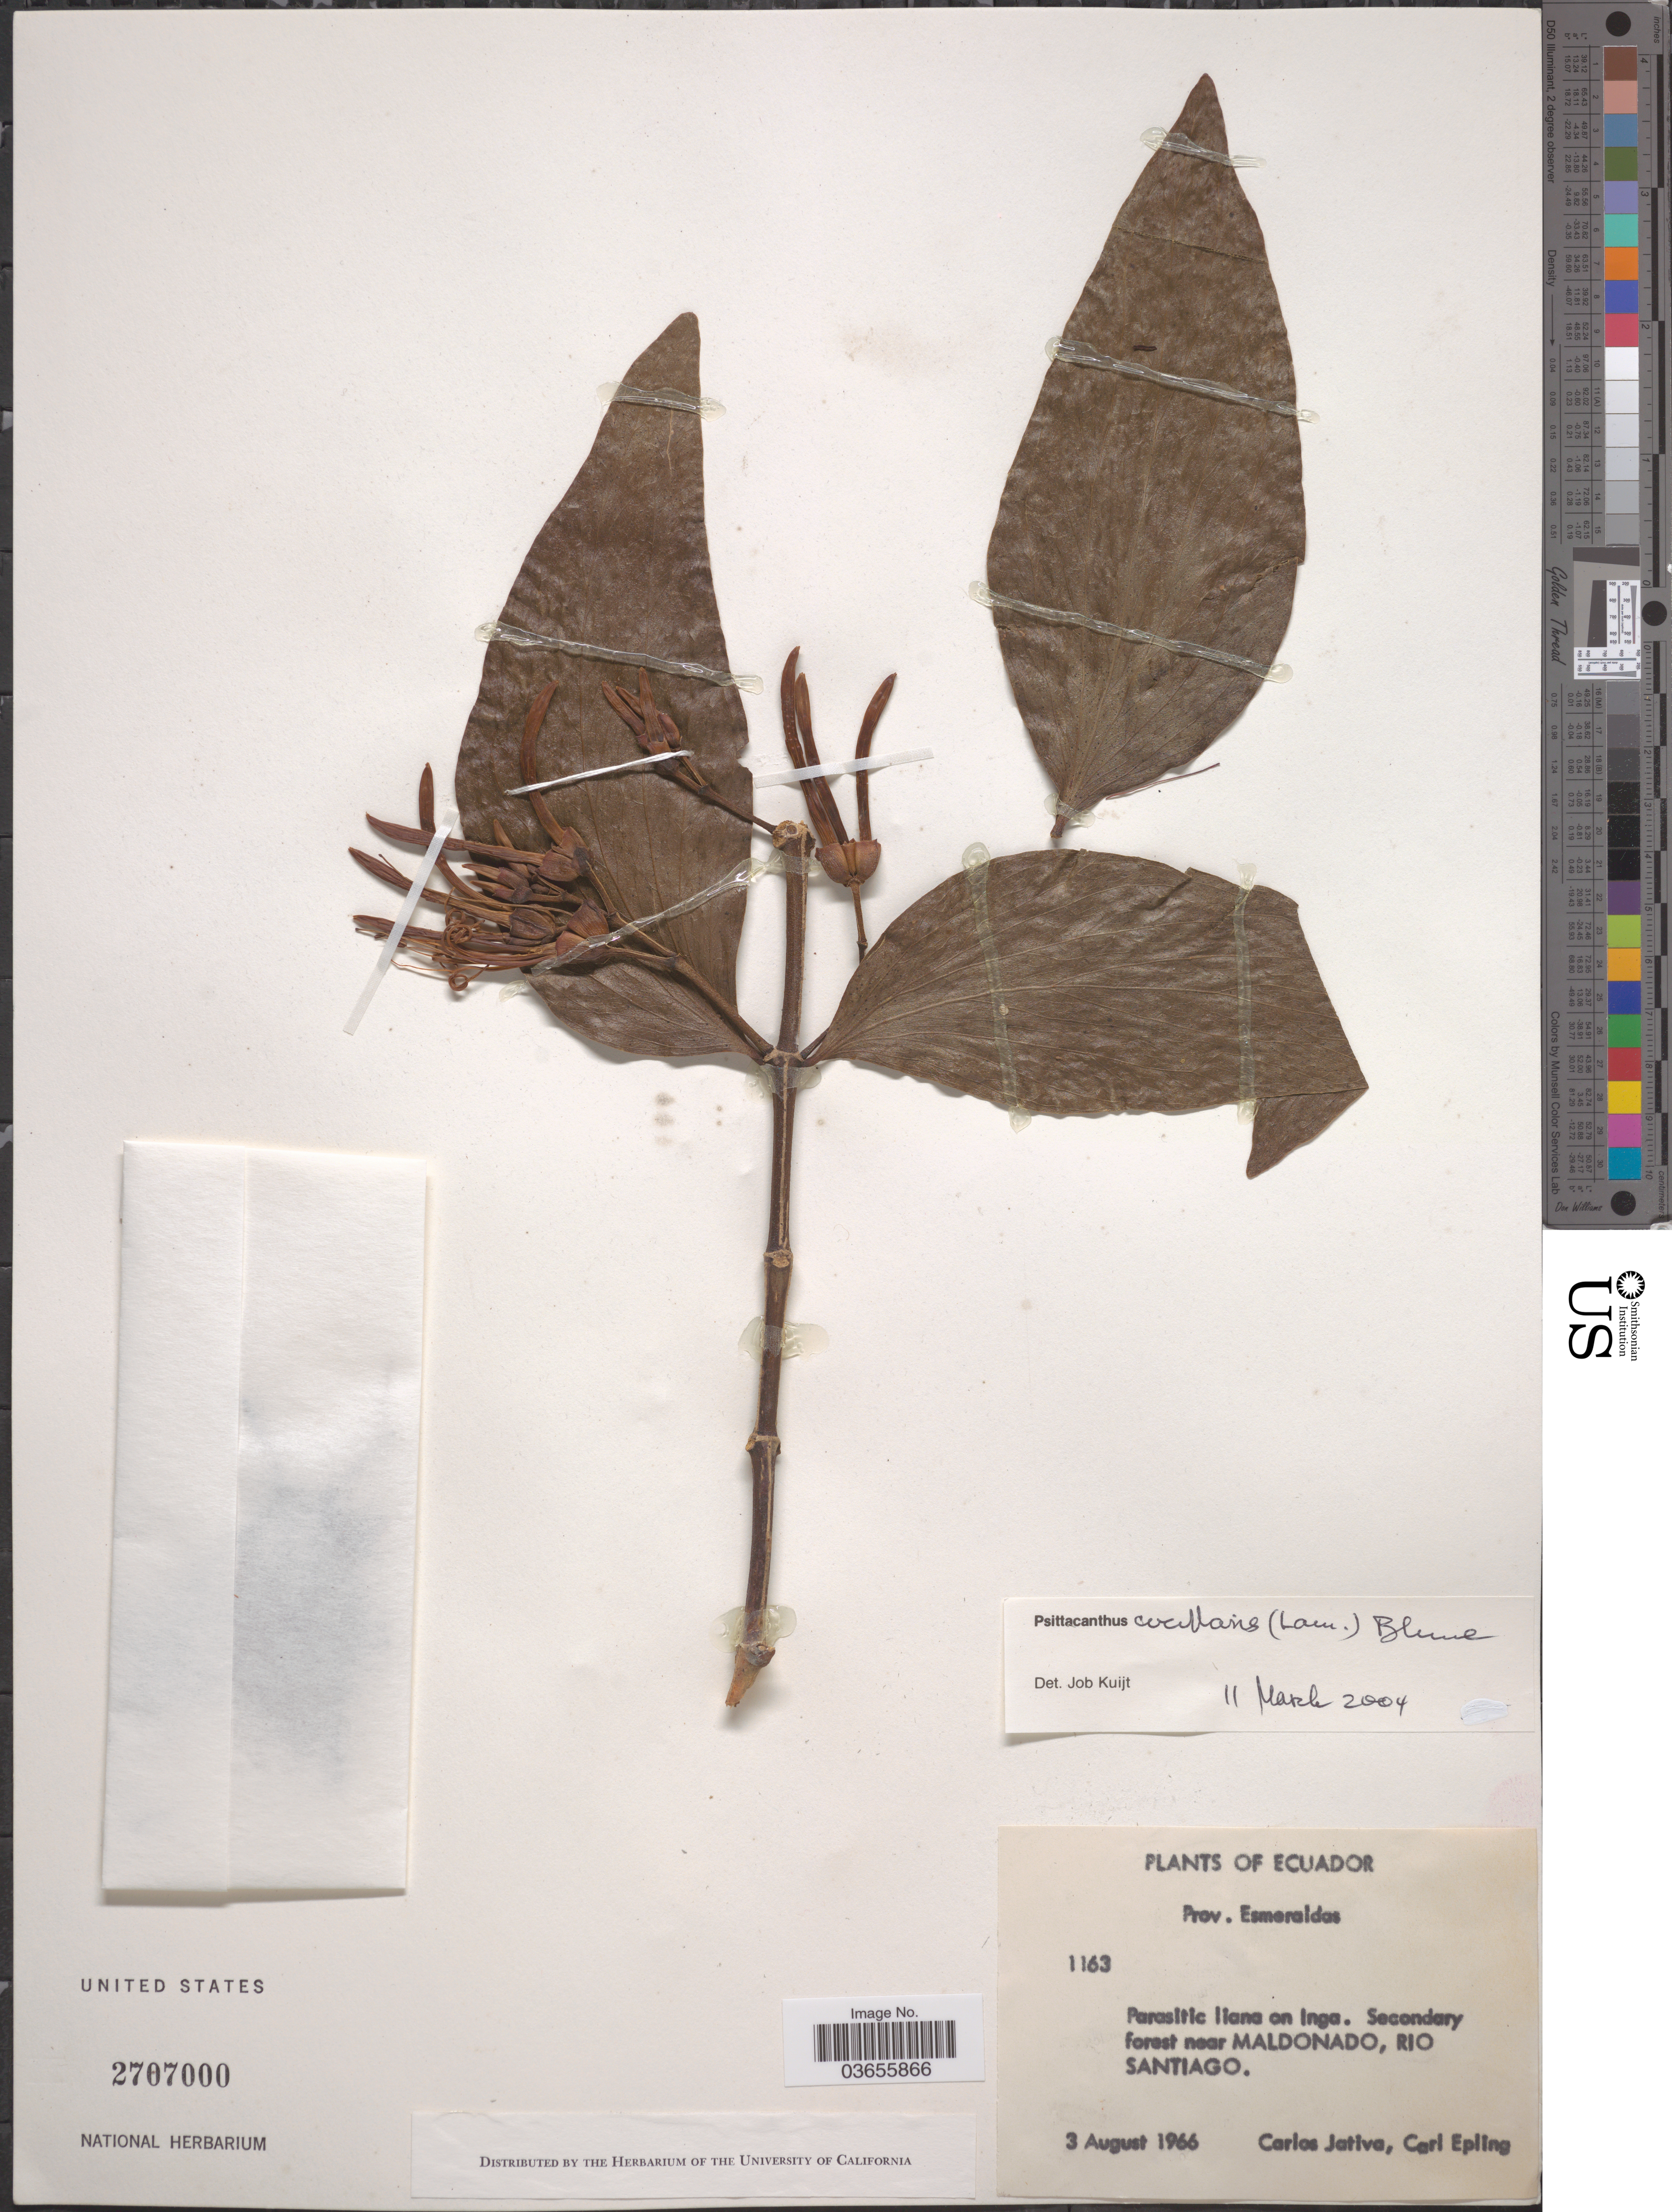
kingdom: Plantae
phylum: Tracheophyta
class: Magnoliopsida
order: Santalales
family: Loranthaceae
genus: Psittacanthus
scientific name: Psittacanthus cucullaris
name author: (Kunth) G. Don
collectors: C. D. Játiva & C. C. Epling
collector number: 1163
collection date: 1966-08-03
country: Ecuador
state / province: Esmeraldas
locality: Secondary forest near Maldonado, Rio Santiago.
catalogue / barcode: US 2707000